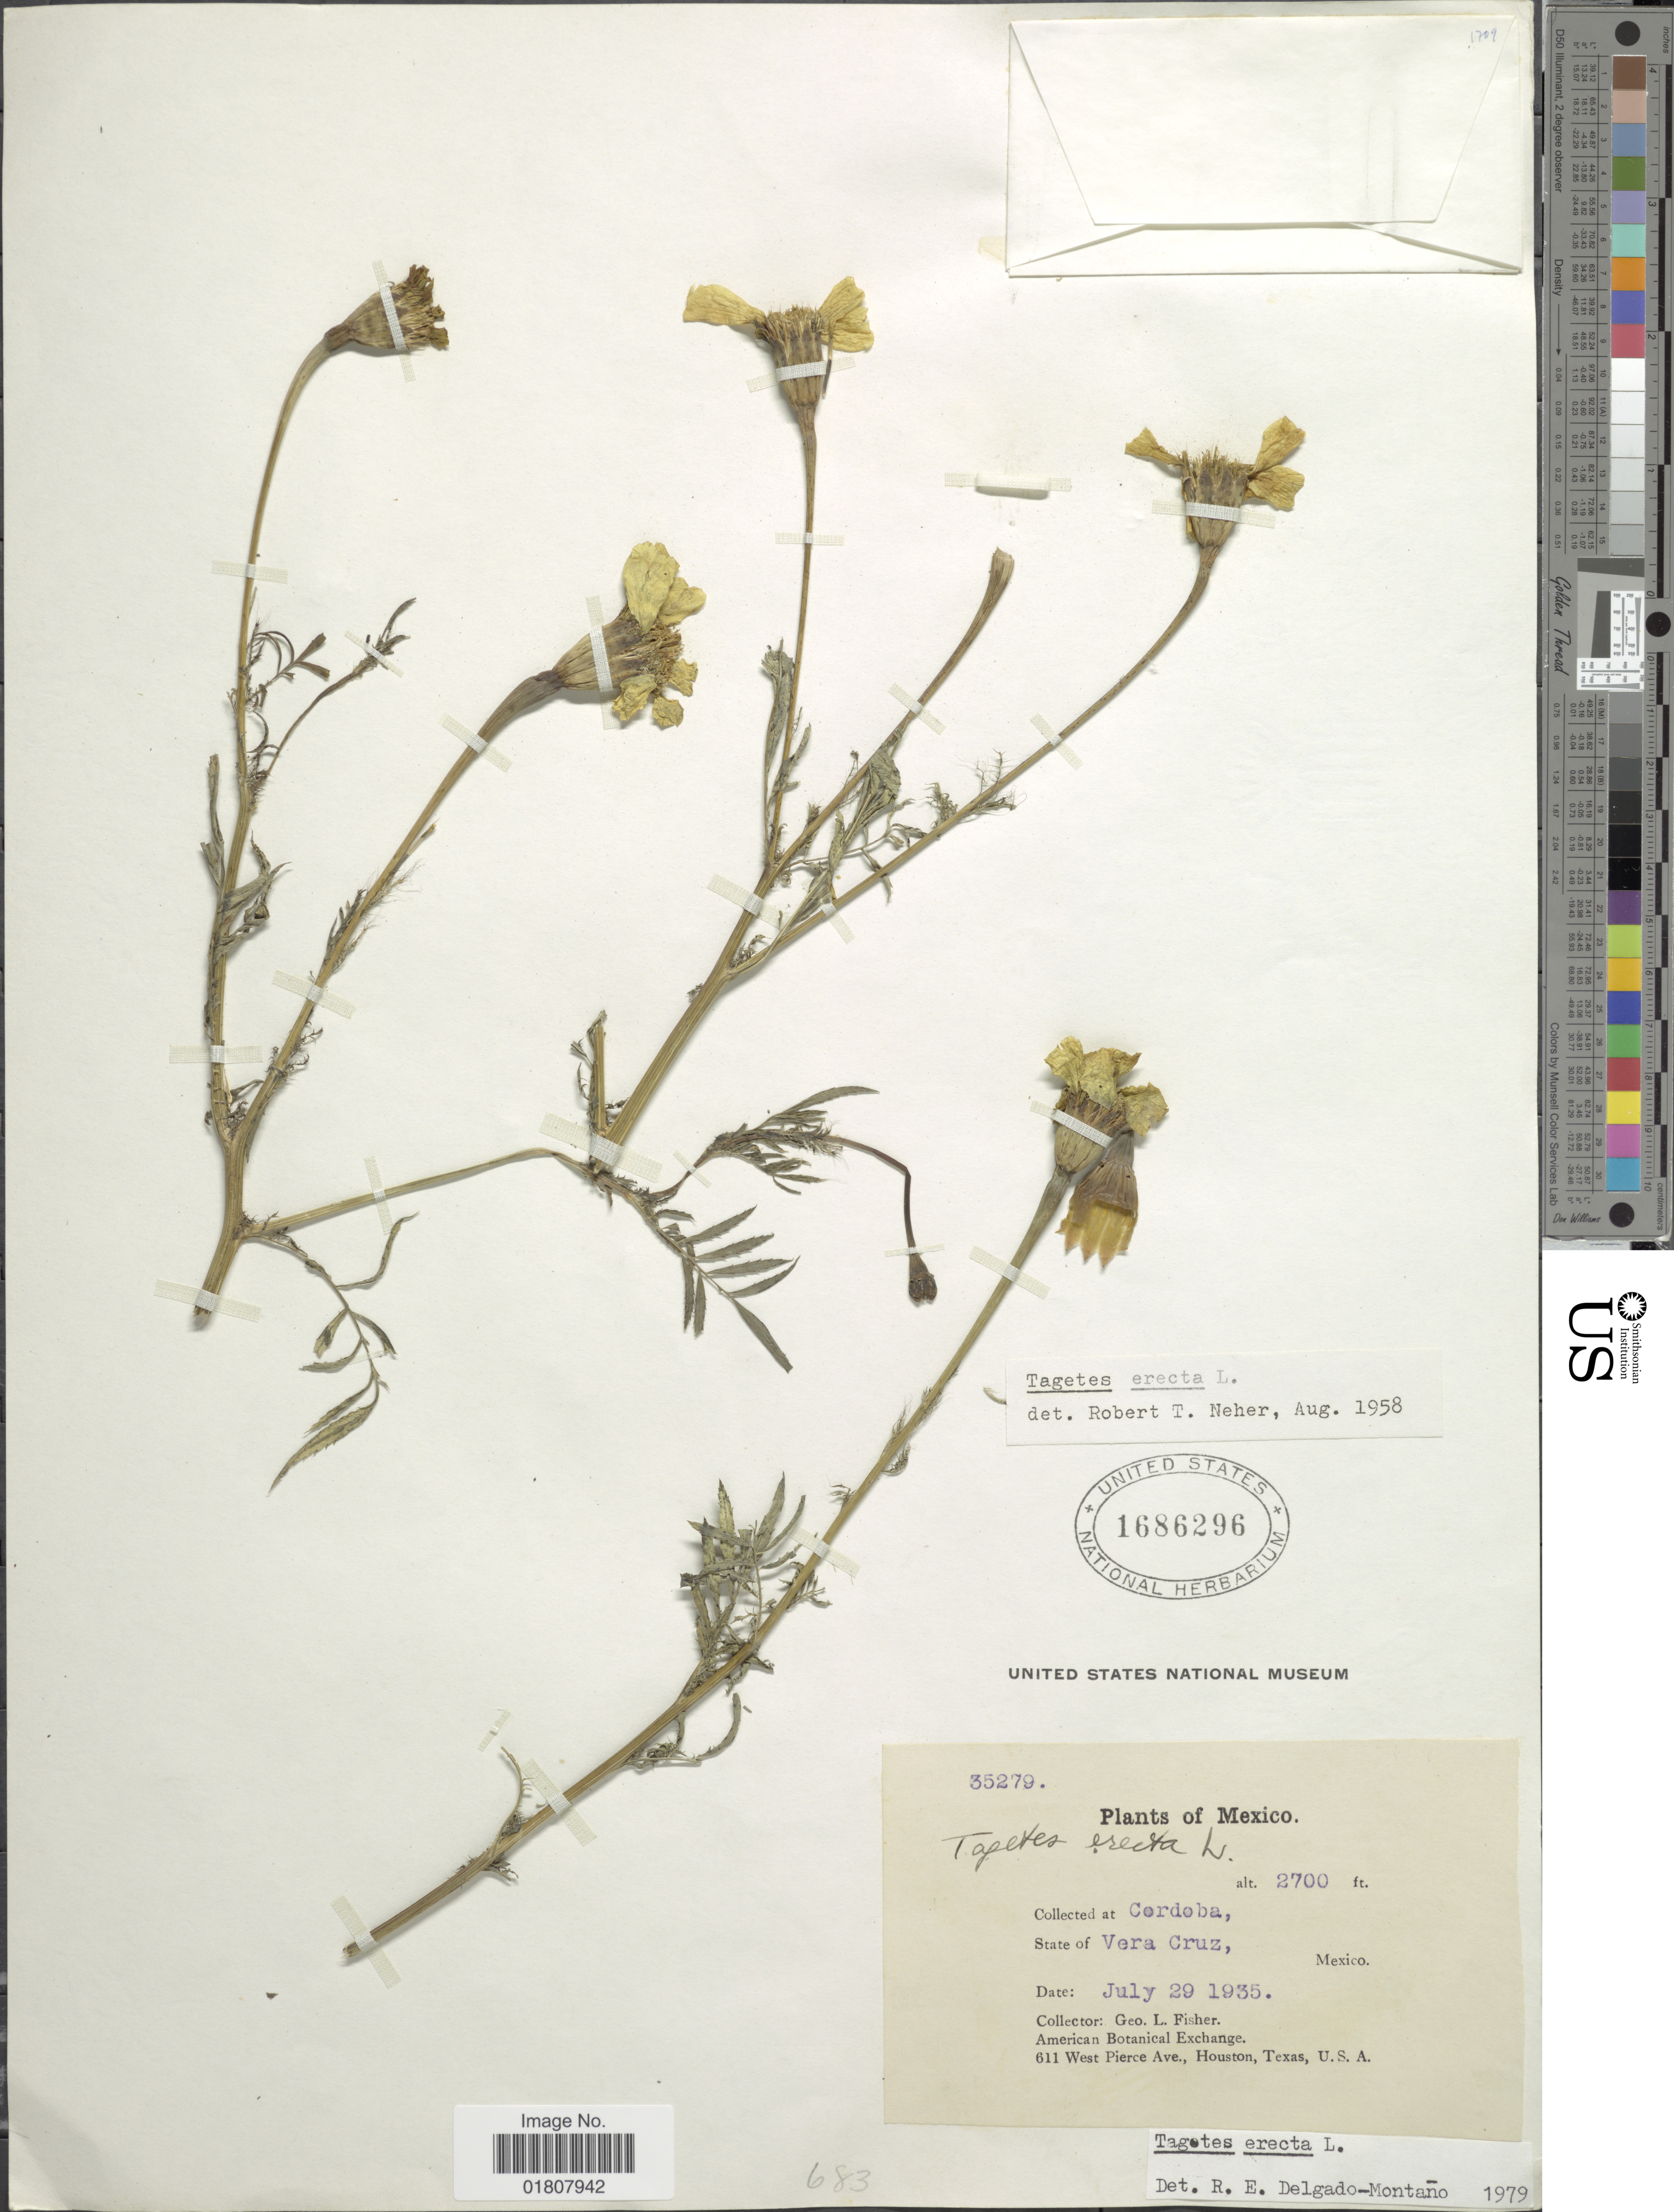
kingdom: Plantae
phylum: Tracheophyta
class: Magnoliopsida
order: Asterales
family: Asteraceae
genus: Tagetes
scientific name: Tagetes erecta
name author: L.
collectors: G. L. Fisher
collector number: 35279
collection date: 1935-07-29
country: Mexico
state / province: Veracruz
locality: Cordoba, State of Vera Cruz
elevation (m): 823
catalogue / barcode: US 1686296